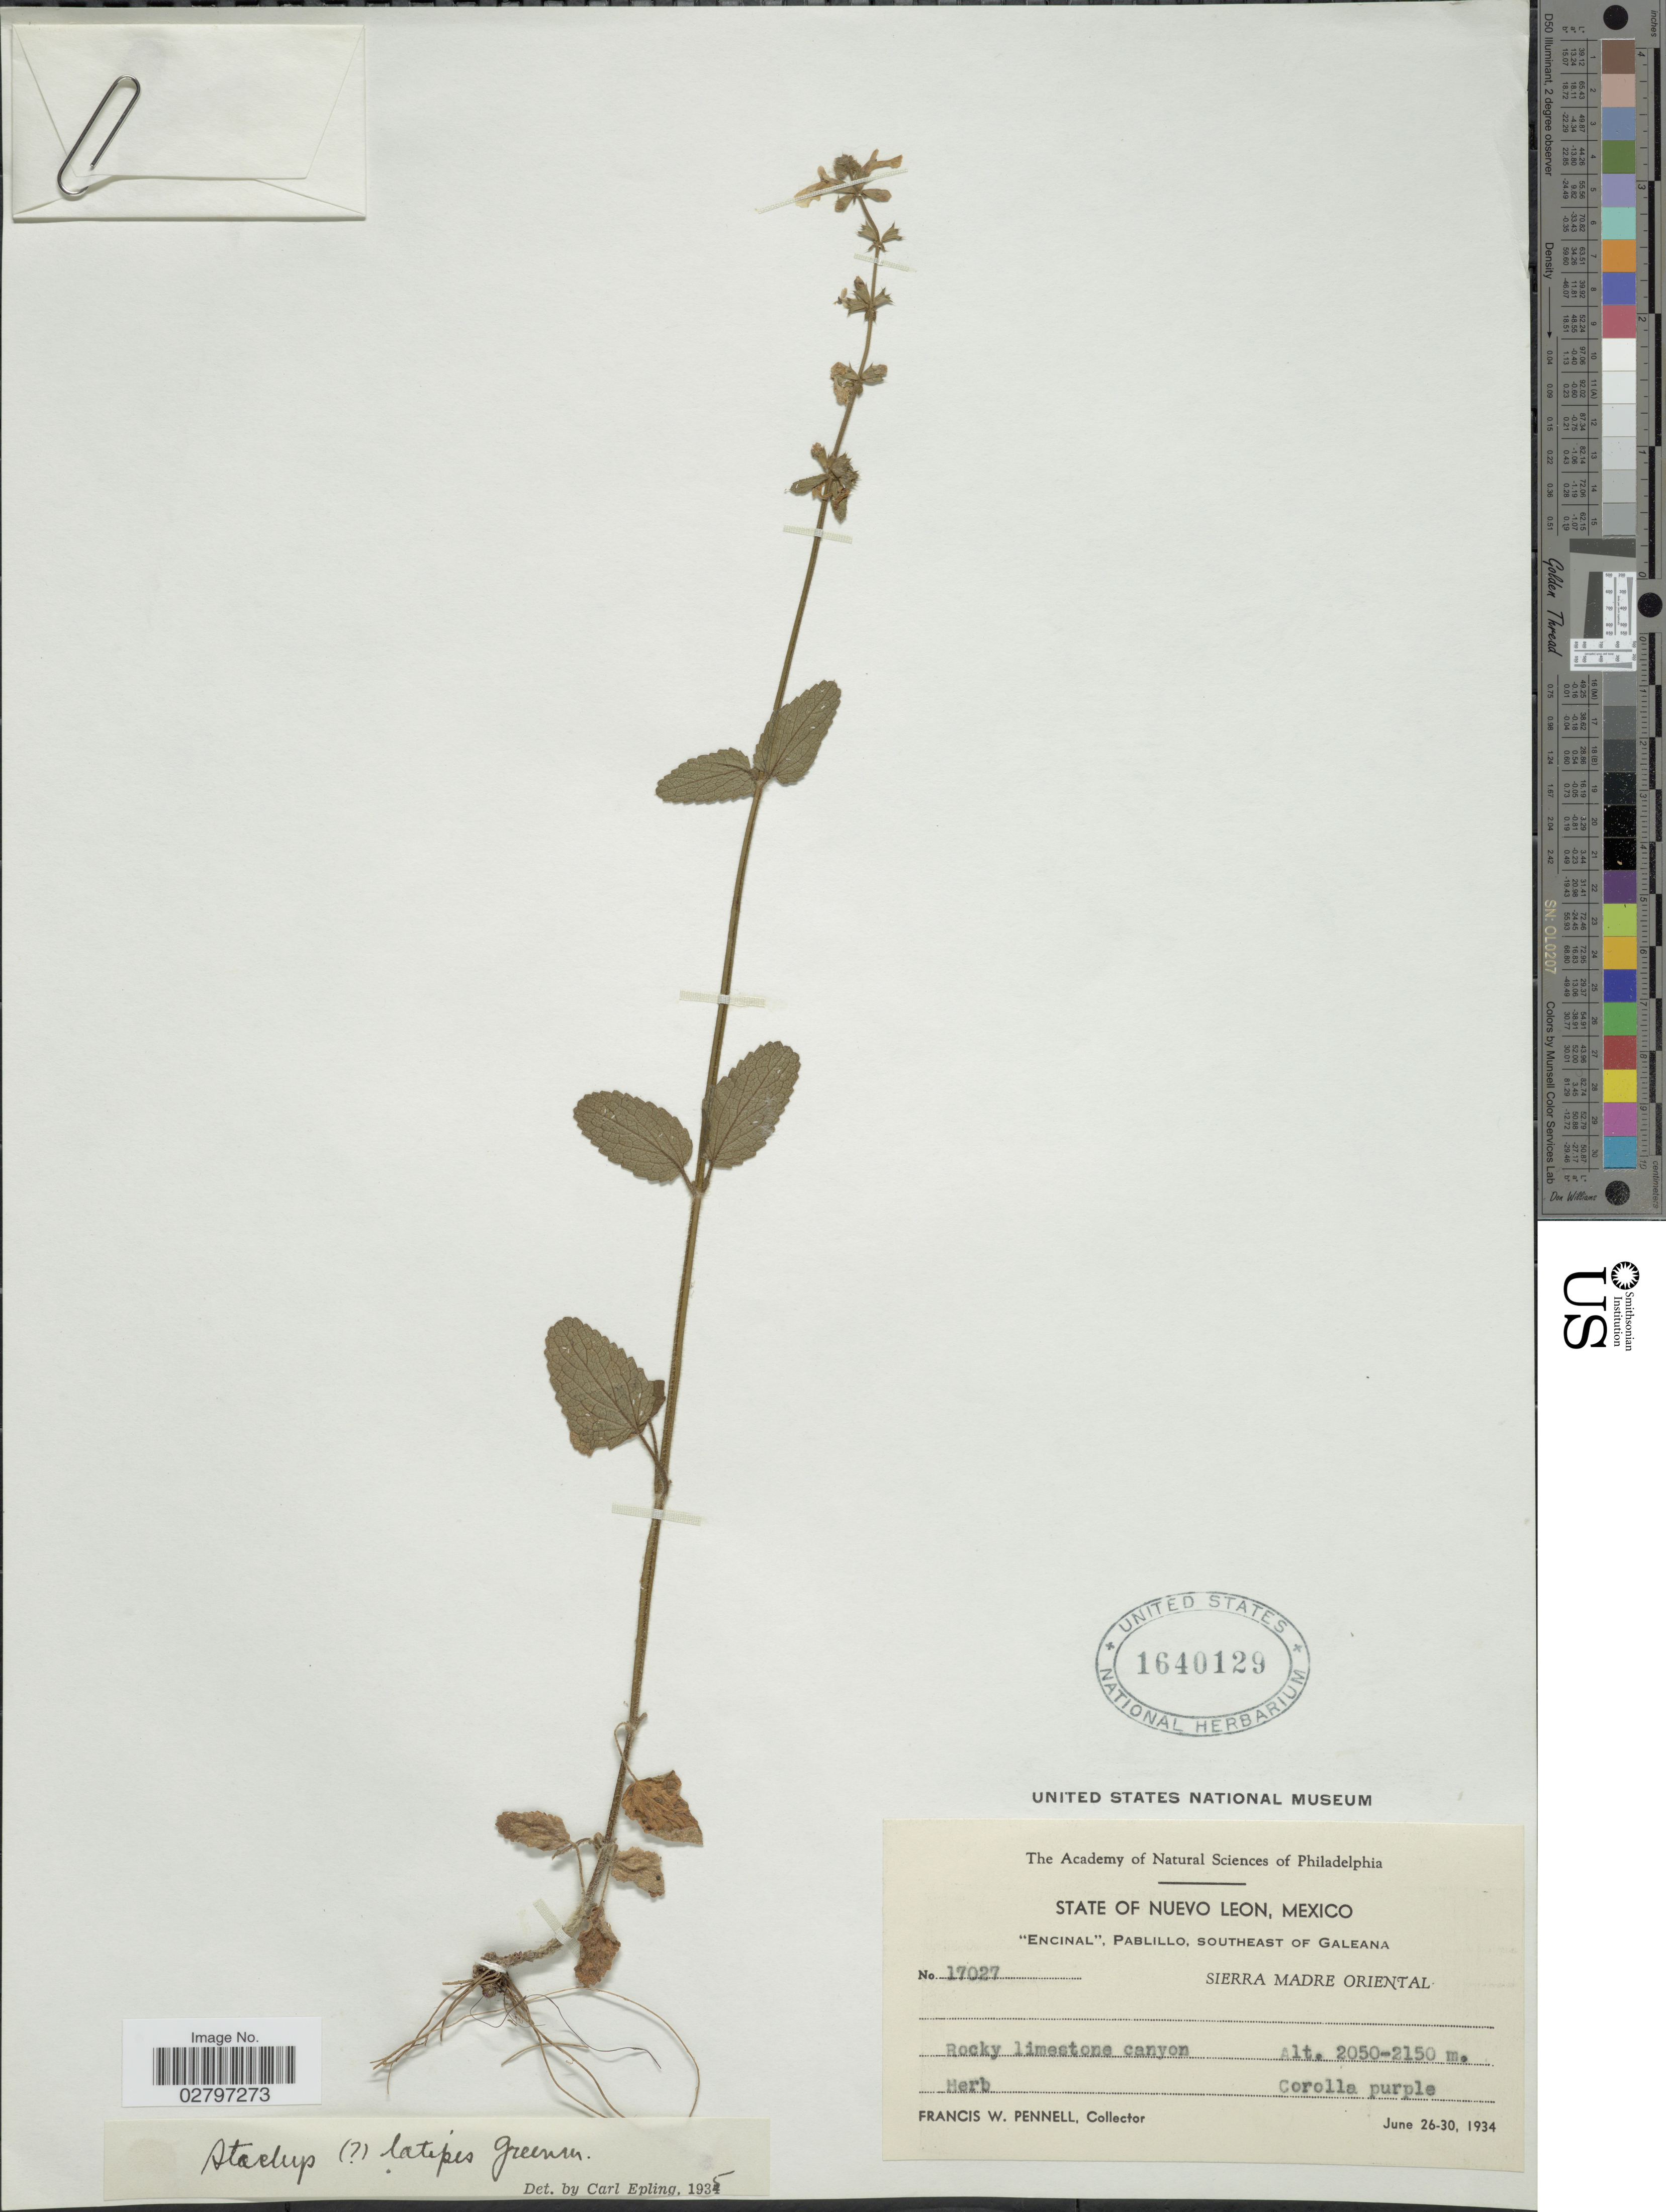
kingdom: Plantae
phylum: Tracheophyta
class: Magnoliopsida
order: Lamiales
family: Lamiaceae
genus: Stachys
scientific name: Stachys latipes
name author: Greenm.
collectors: F. W. Pennell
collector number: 17027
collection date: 1934-06-26/1934-06-30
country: Mexico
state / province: Nuevo León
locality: Encinal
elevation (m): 2050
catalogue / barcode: US 1640129